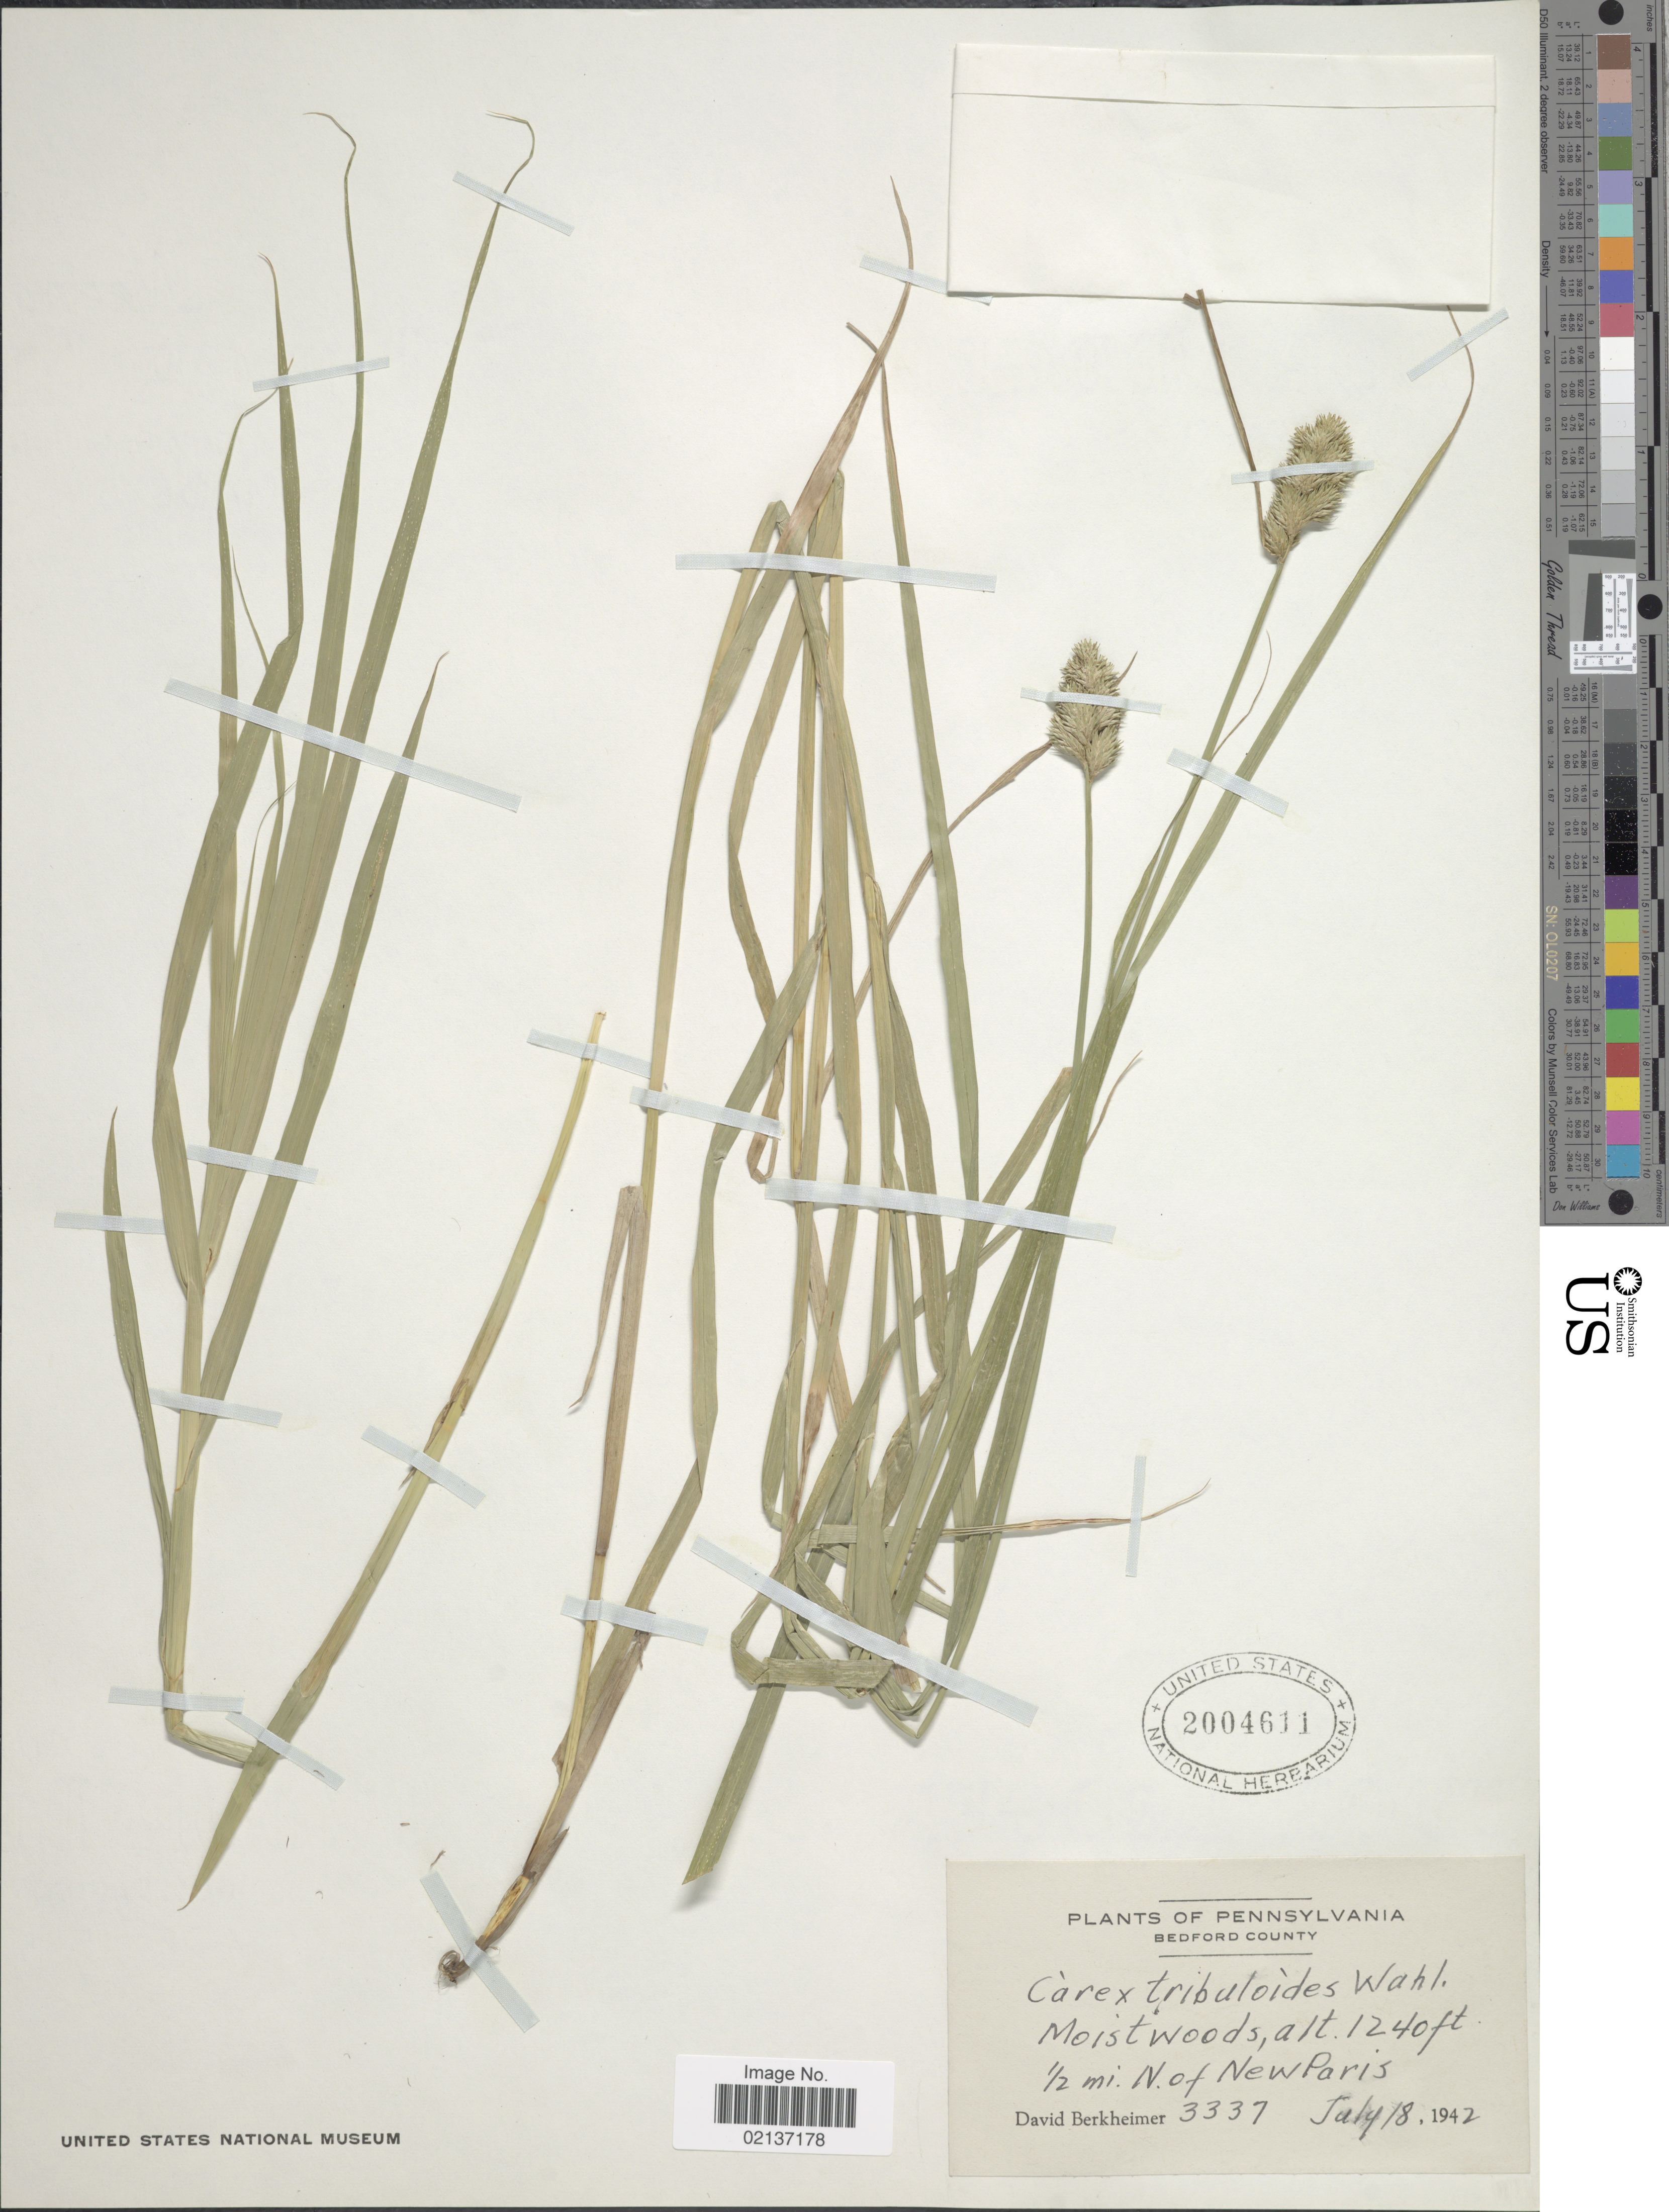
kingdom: Plantae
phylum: Tracheophyta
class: Liliopsida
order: Poales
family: Cyperaceae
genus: Carex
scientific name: Carex tribuloides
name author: Wahlenb.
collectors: D. Berkheimer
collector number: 3337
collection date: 1942-07-18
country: United States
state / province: Pennsylvania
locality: Bedford County, moist woods, 1/2 mi. N. of New Paris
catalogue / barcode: US 2004611